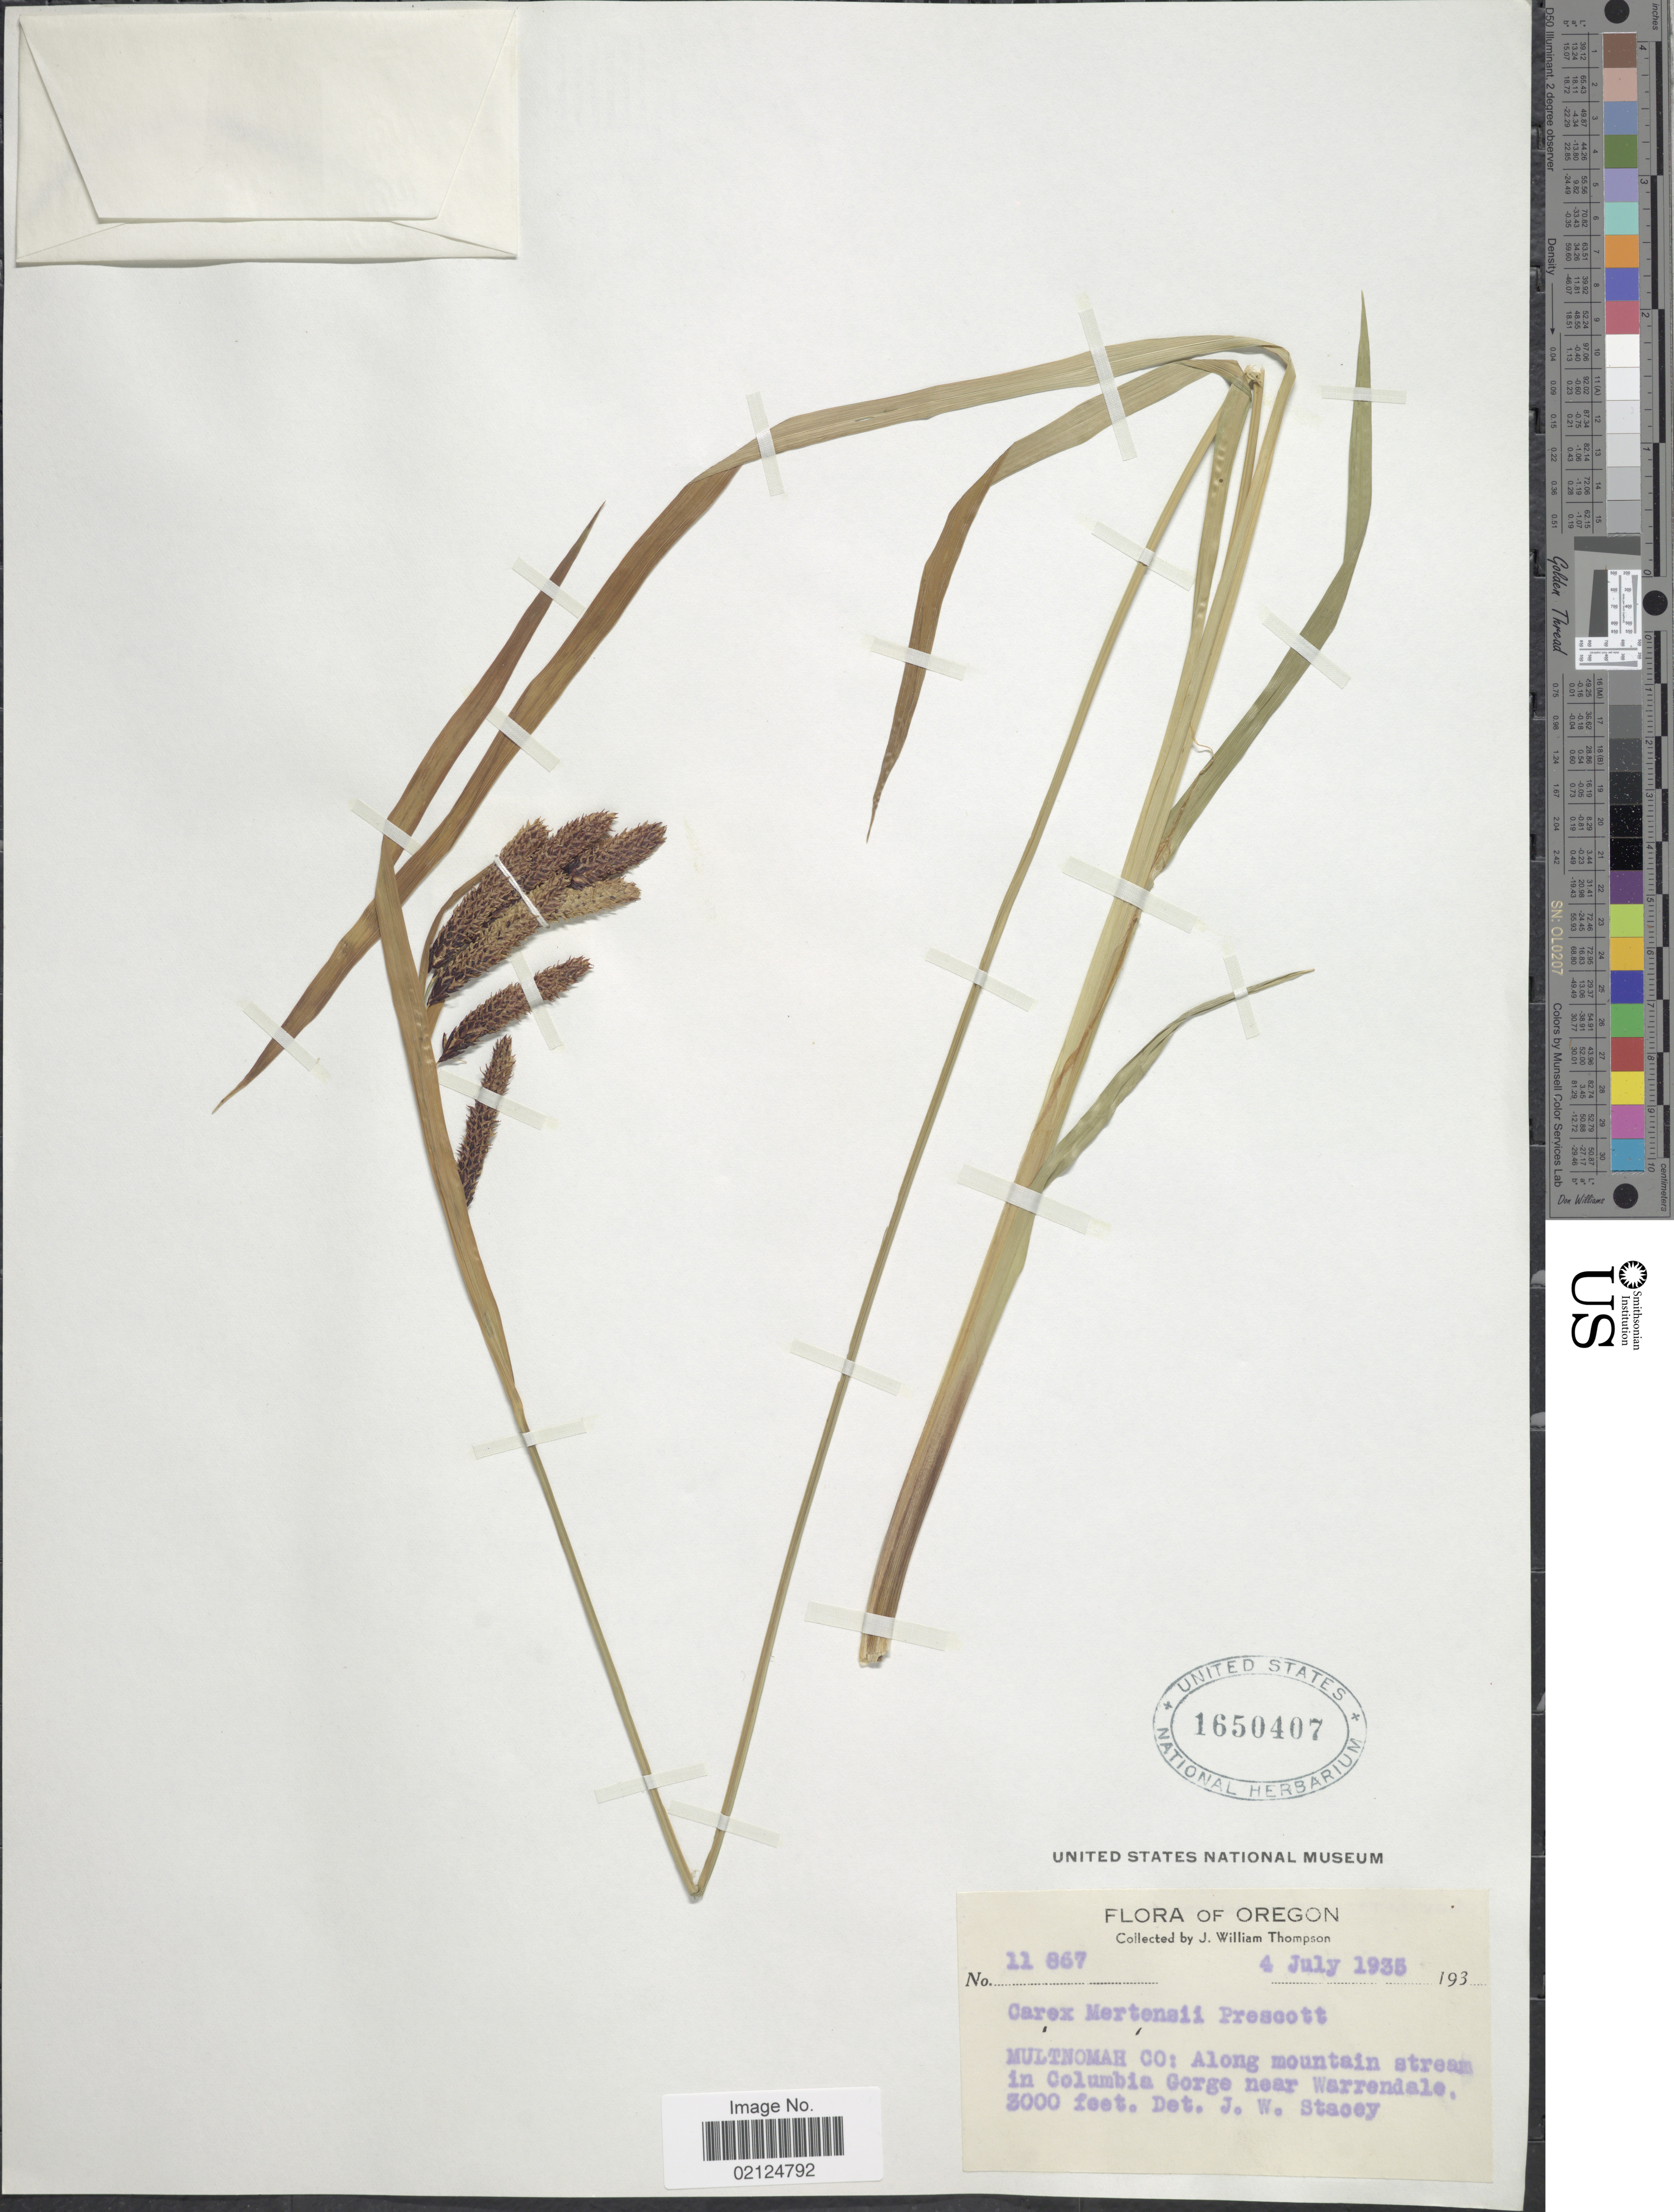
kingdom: Plantae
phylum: Tracheophyta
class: Liliopsida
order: Poales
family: Cyperaceae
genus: Carex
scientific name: Carex mertensii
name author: J.D. Prescott ex Bong.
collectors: J. W. Thompson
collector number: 11867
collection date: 1935-07-04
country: United States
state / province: Oregon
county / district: Multnomah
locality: Multnomah Co: Along mountain stream in Columbia Gorge near Warrendale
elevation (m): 914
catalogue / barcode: US 1650407